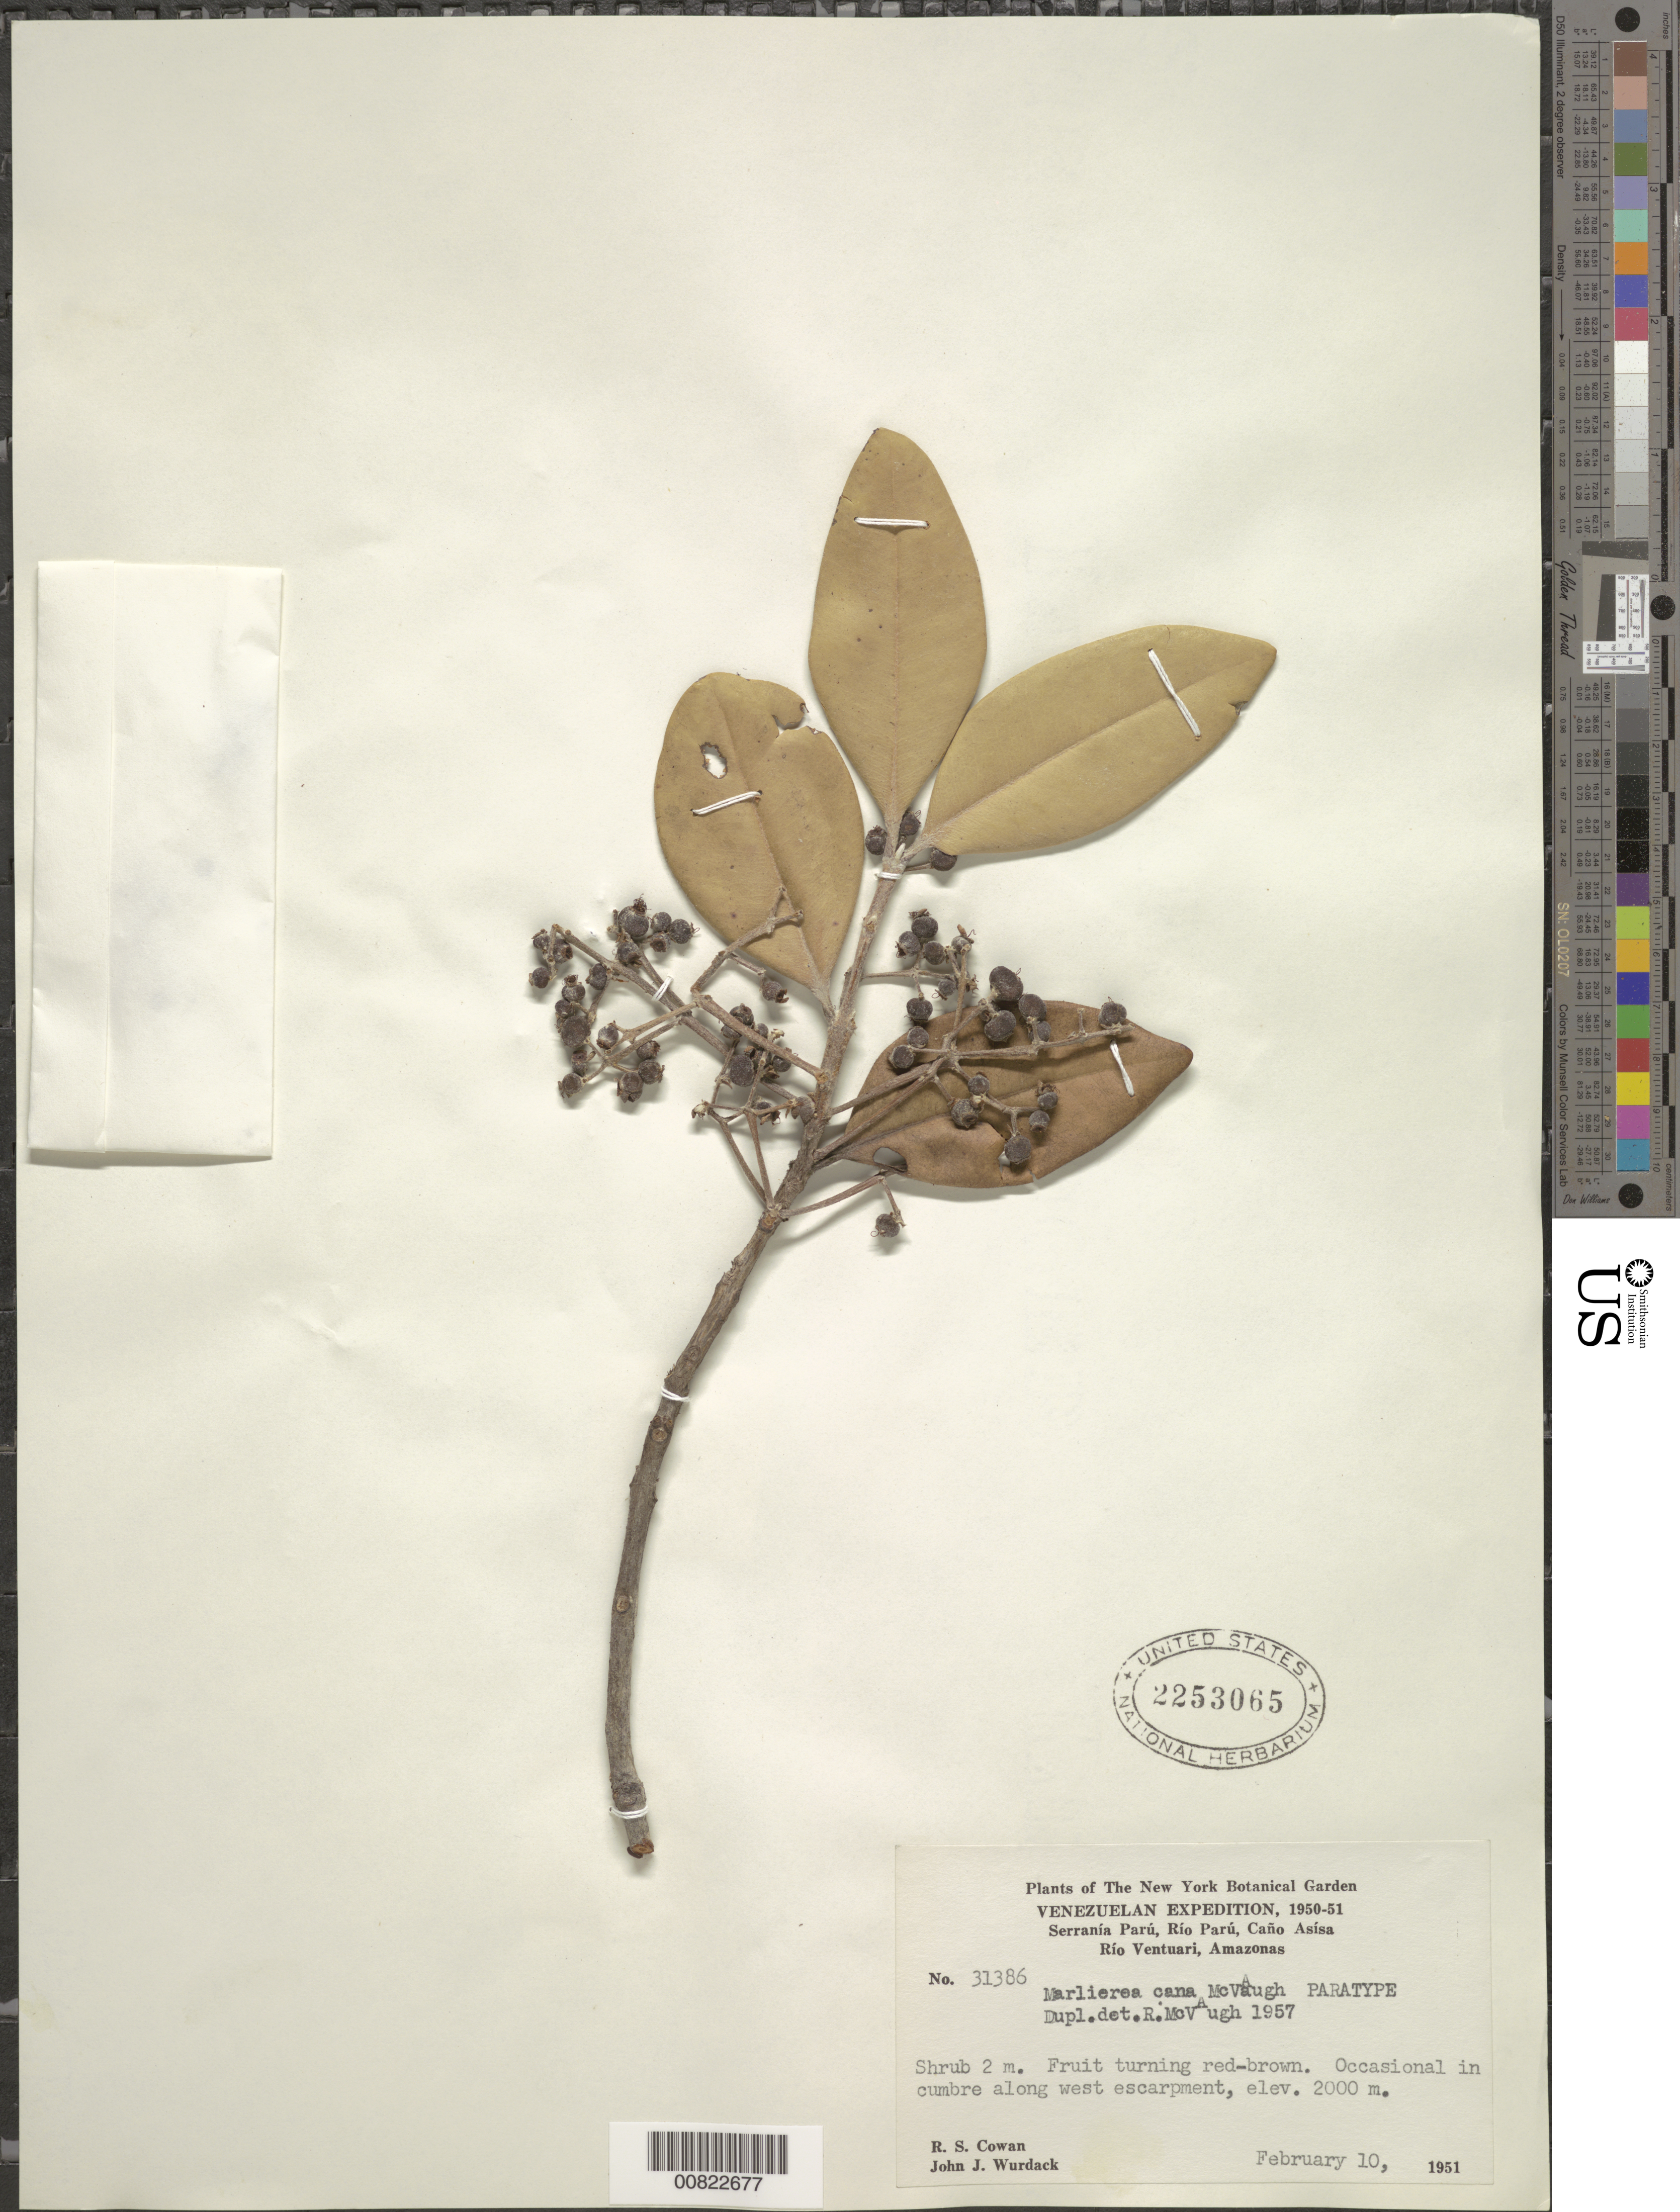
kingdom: Plantae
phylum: Tracheophyta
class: Magnoliopsida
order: Myrtales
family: Myrtaceae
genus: Myrcia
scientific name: Myrcia cana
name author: (McVaugh) E. Lucas & C.E. Wilson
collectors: R. S. Cowan & J. J. Wurdack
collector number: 31386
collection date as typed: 10-Feb-51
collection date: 1951-02-10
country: Venezuela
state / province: Amazonas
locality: Serranía Parú, Río Parú, Caño Asísa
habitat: Cumbre, along W escarpment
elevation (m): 2000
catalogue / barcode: US 2253065